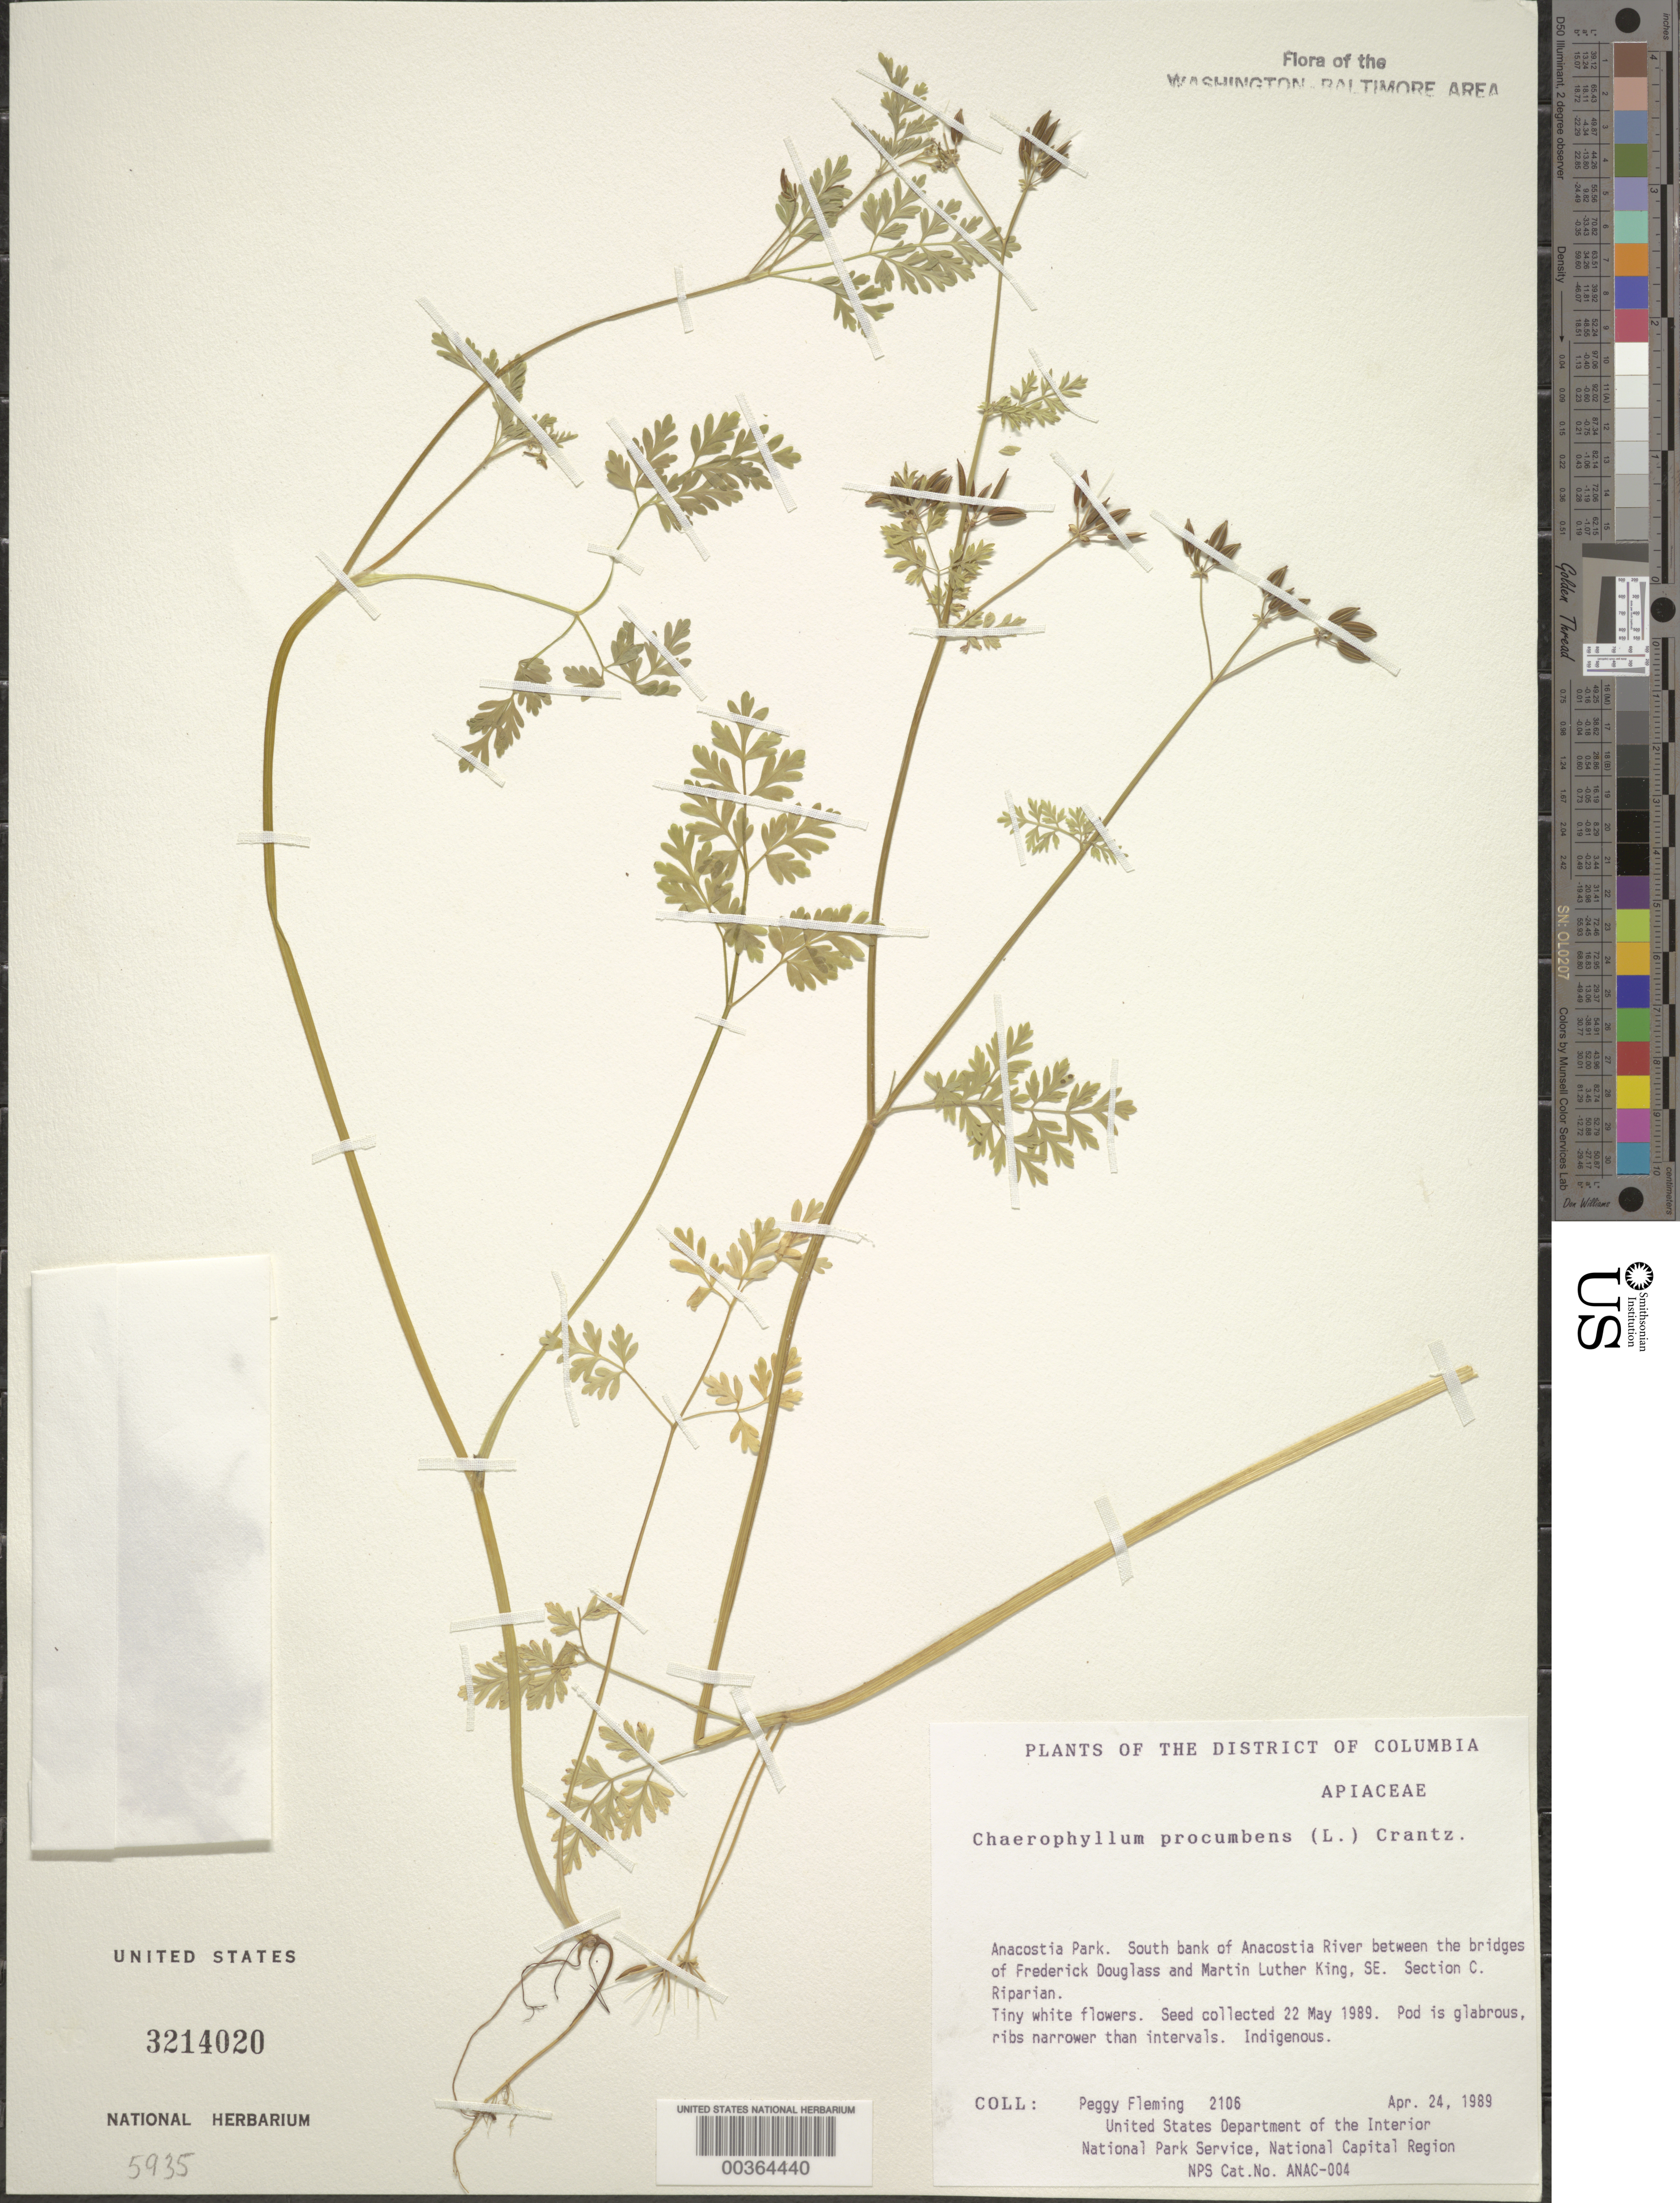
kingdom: Plantae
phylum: Tracheophyta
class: Magnoliopsida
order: Apiales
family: Apiaceae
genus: Chaerophyllum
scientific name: Chaerophyllum procumbens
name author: (L.) Crantz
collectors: P. Fleming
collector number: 2106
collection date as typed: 24 Apr 1989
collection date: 1989-04-24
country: United States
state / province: District of Columbia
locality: Anacostia Park, S bank of Anacostia River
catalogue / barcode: US 3214020